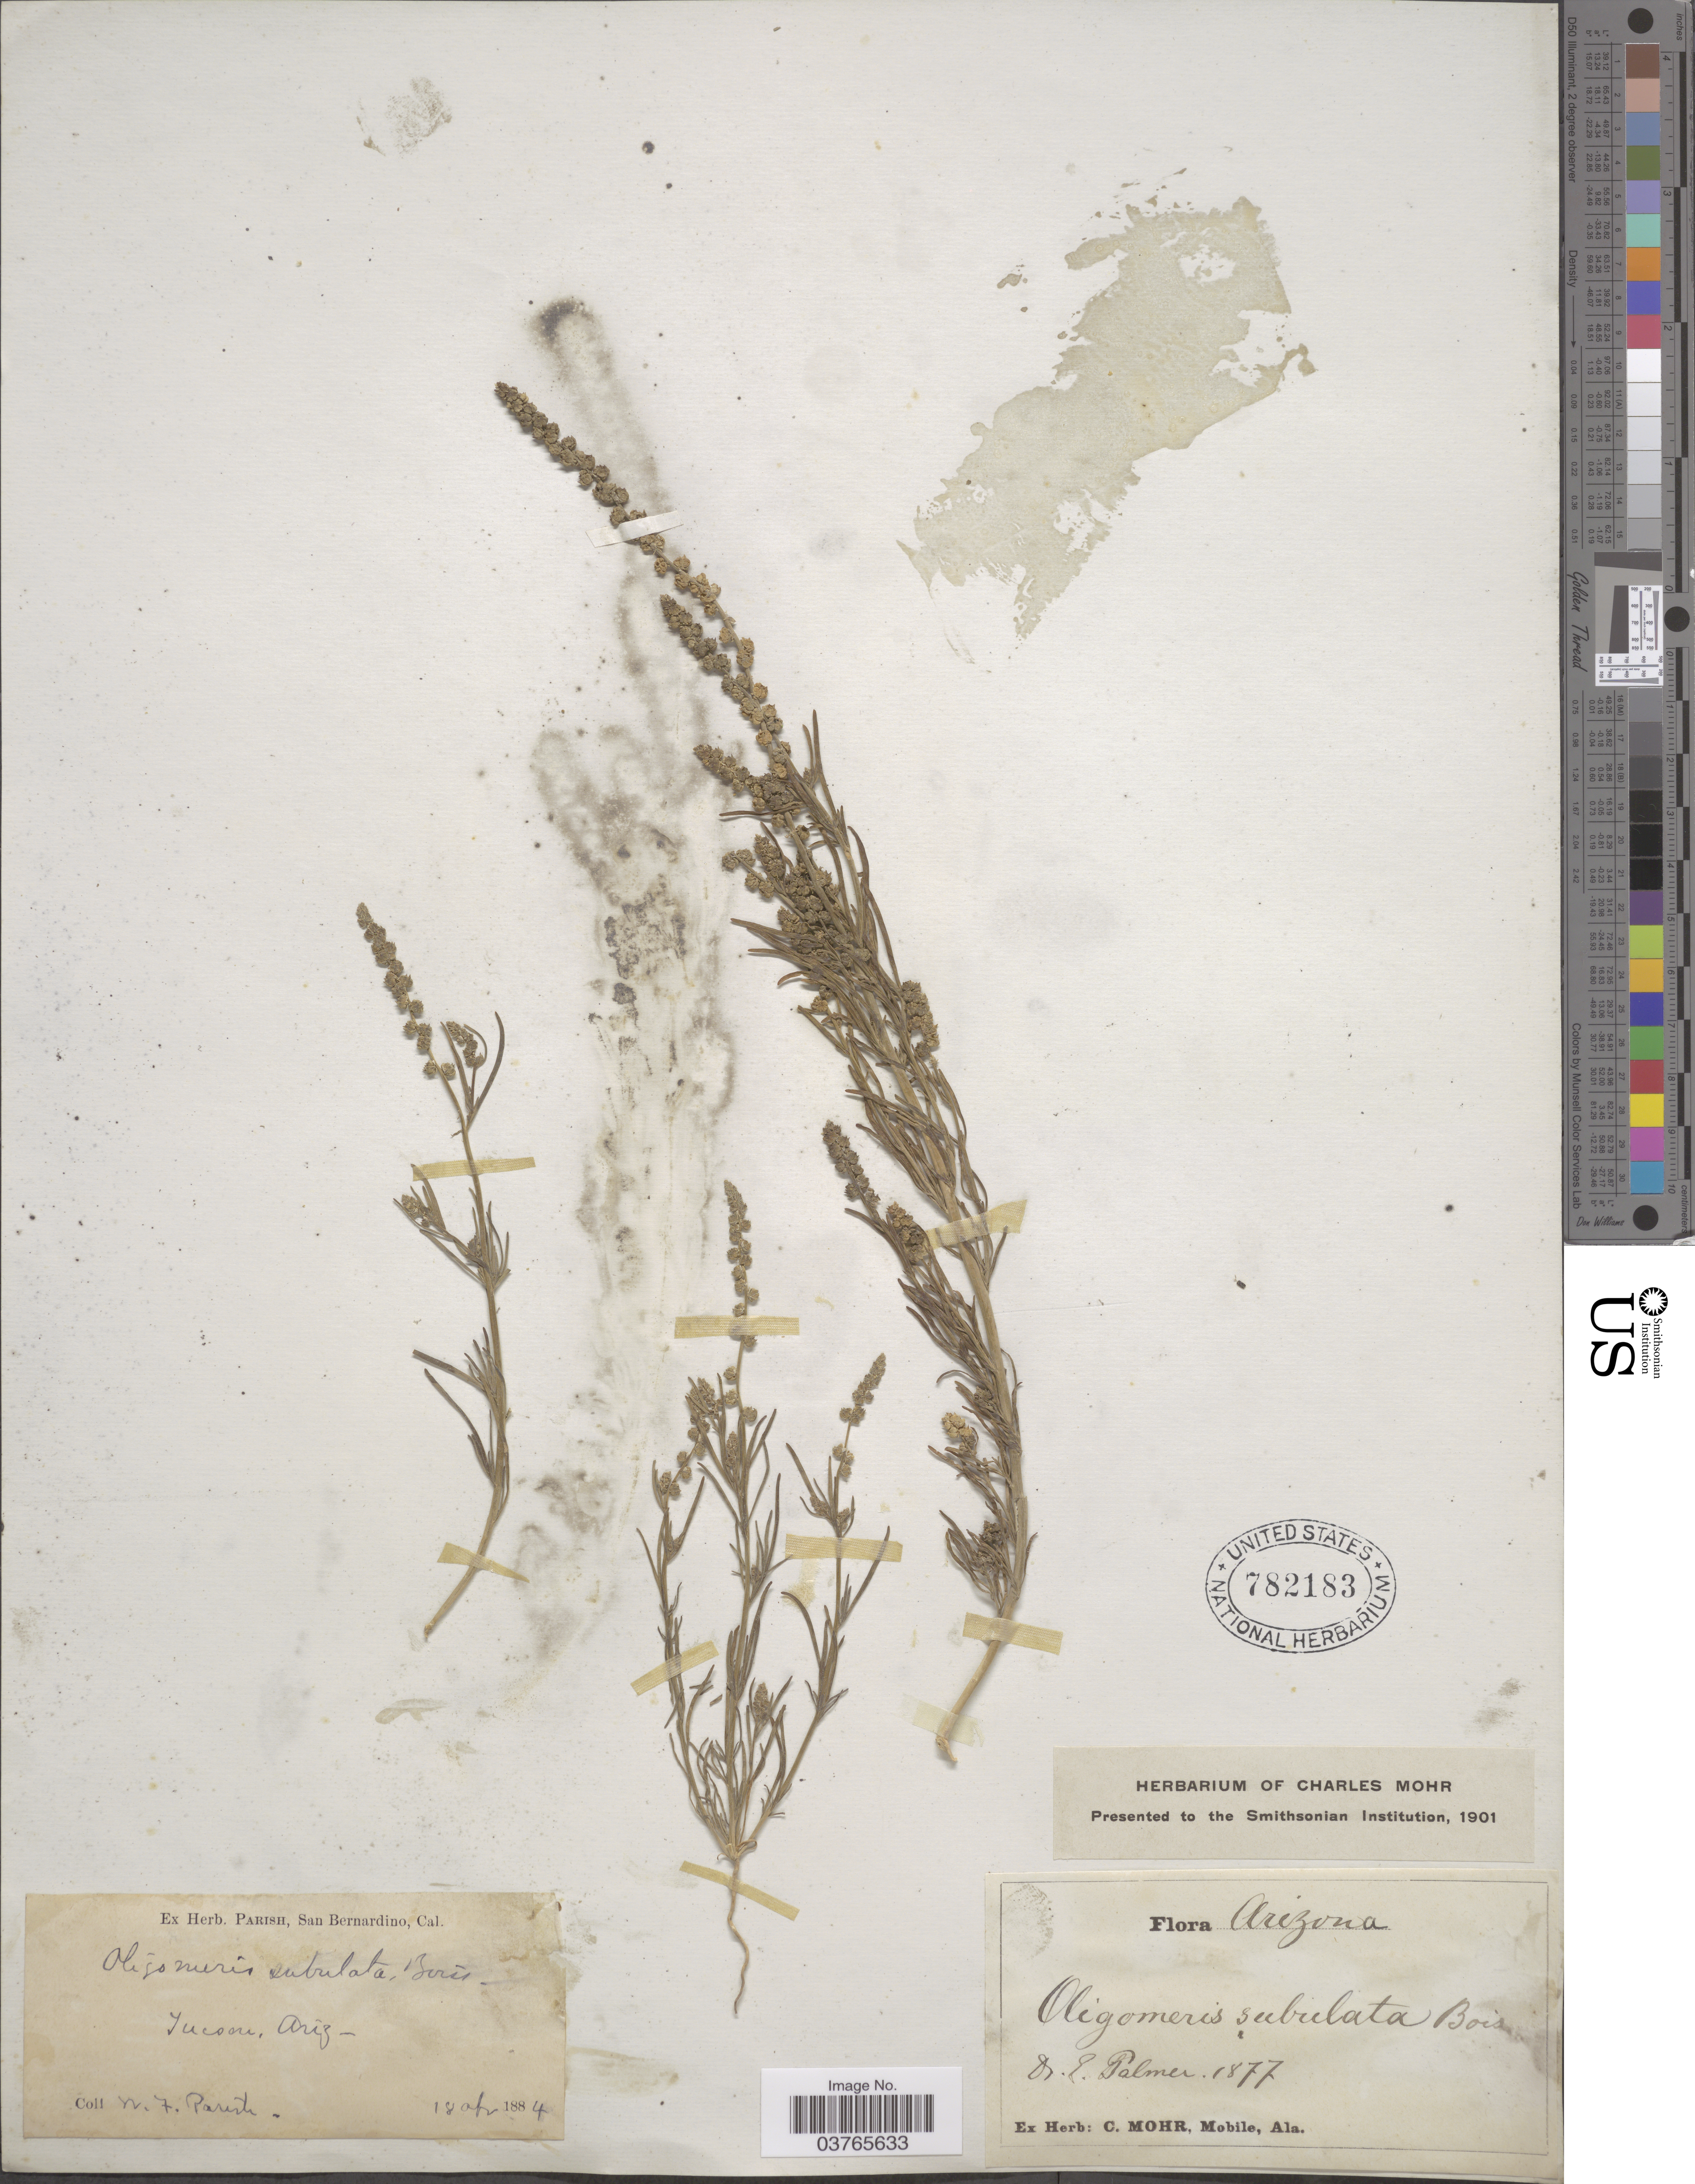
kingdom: Plantae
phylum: Tracheophyta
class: Magnoliopsida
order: Brassicales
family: Resedaceae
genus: Oligomeris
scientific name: Oligomeris subulata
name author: Webb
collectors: W. F. Parish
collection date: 1844-04-18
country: United States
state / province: Arizona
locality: Tucson.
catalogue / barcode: US 782183